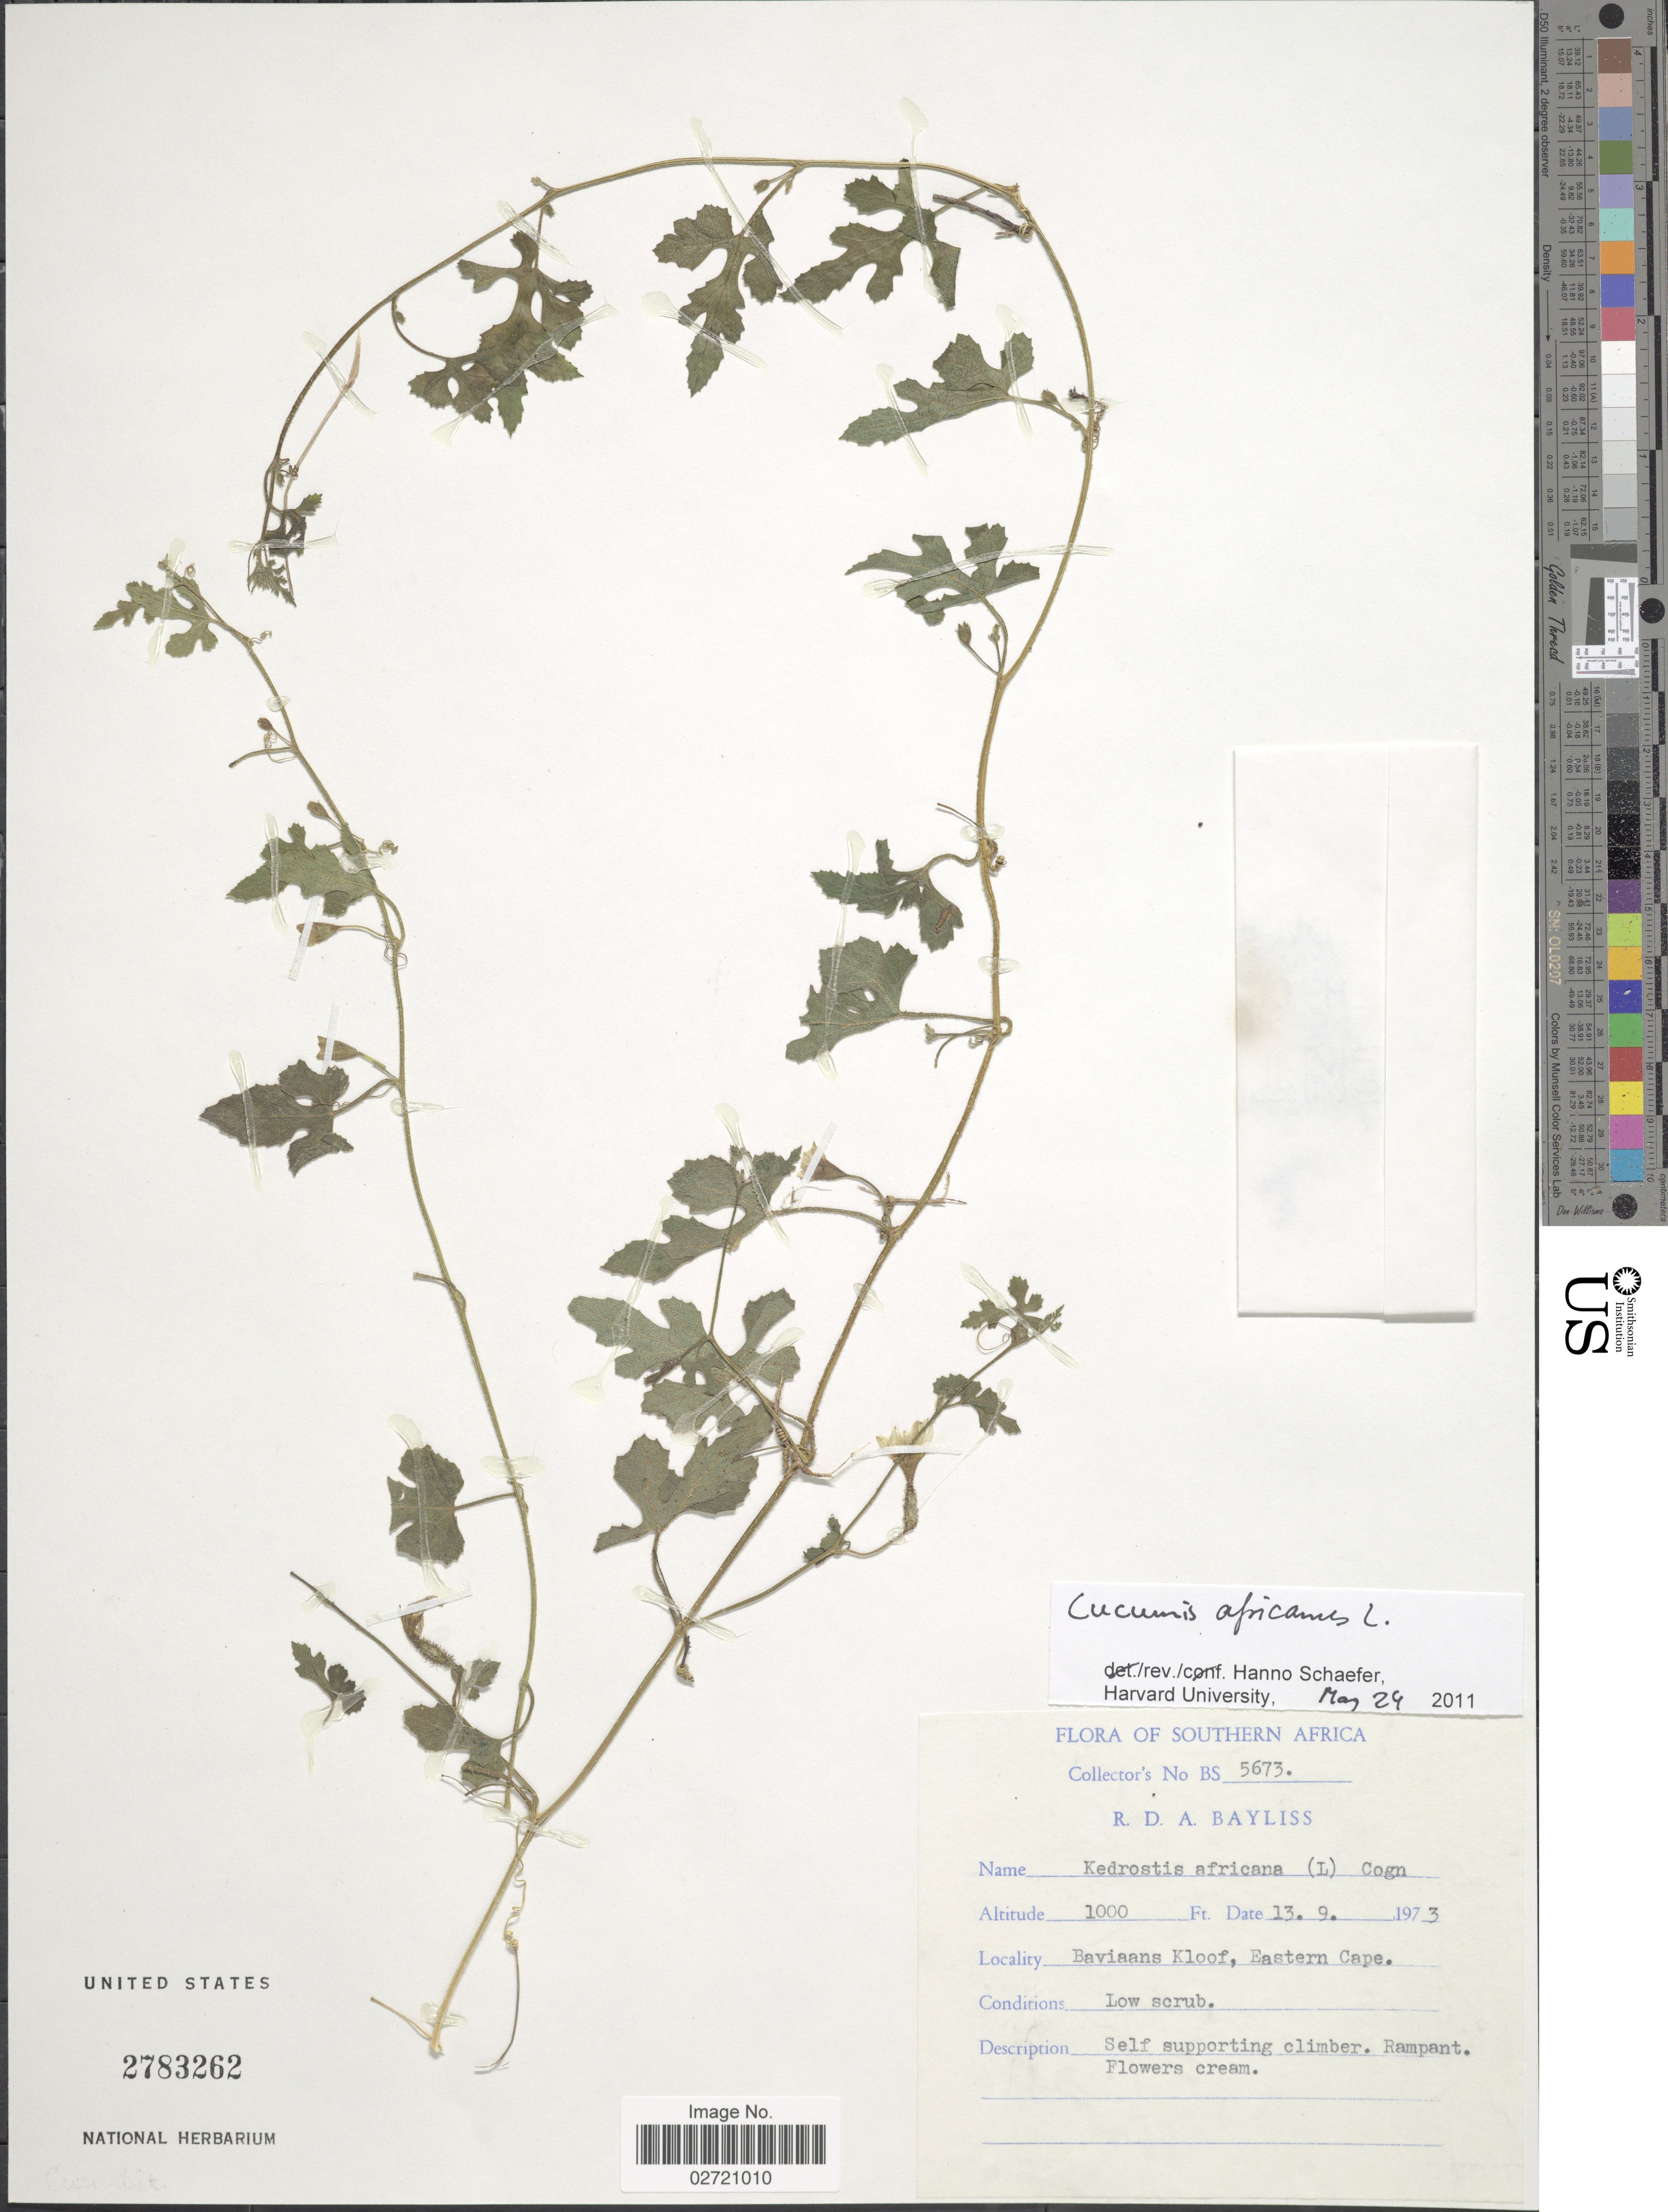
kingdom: Plantae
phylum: Tracheophyta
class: Magnoliopsida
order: Cucurbitales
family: Cucurbitaceae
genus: Cucumis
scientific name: Cucumis africanus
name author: L. f.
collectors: R. Bayliss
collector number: BS 5673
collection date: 1973-09-13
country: South Africa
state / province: Eastern Cape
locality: Southern Africa. Baviaans Kloof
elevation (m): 305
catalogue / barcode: US 2783262